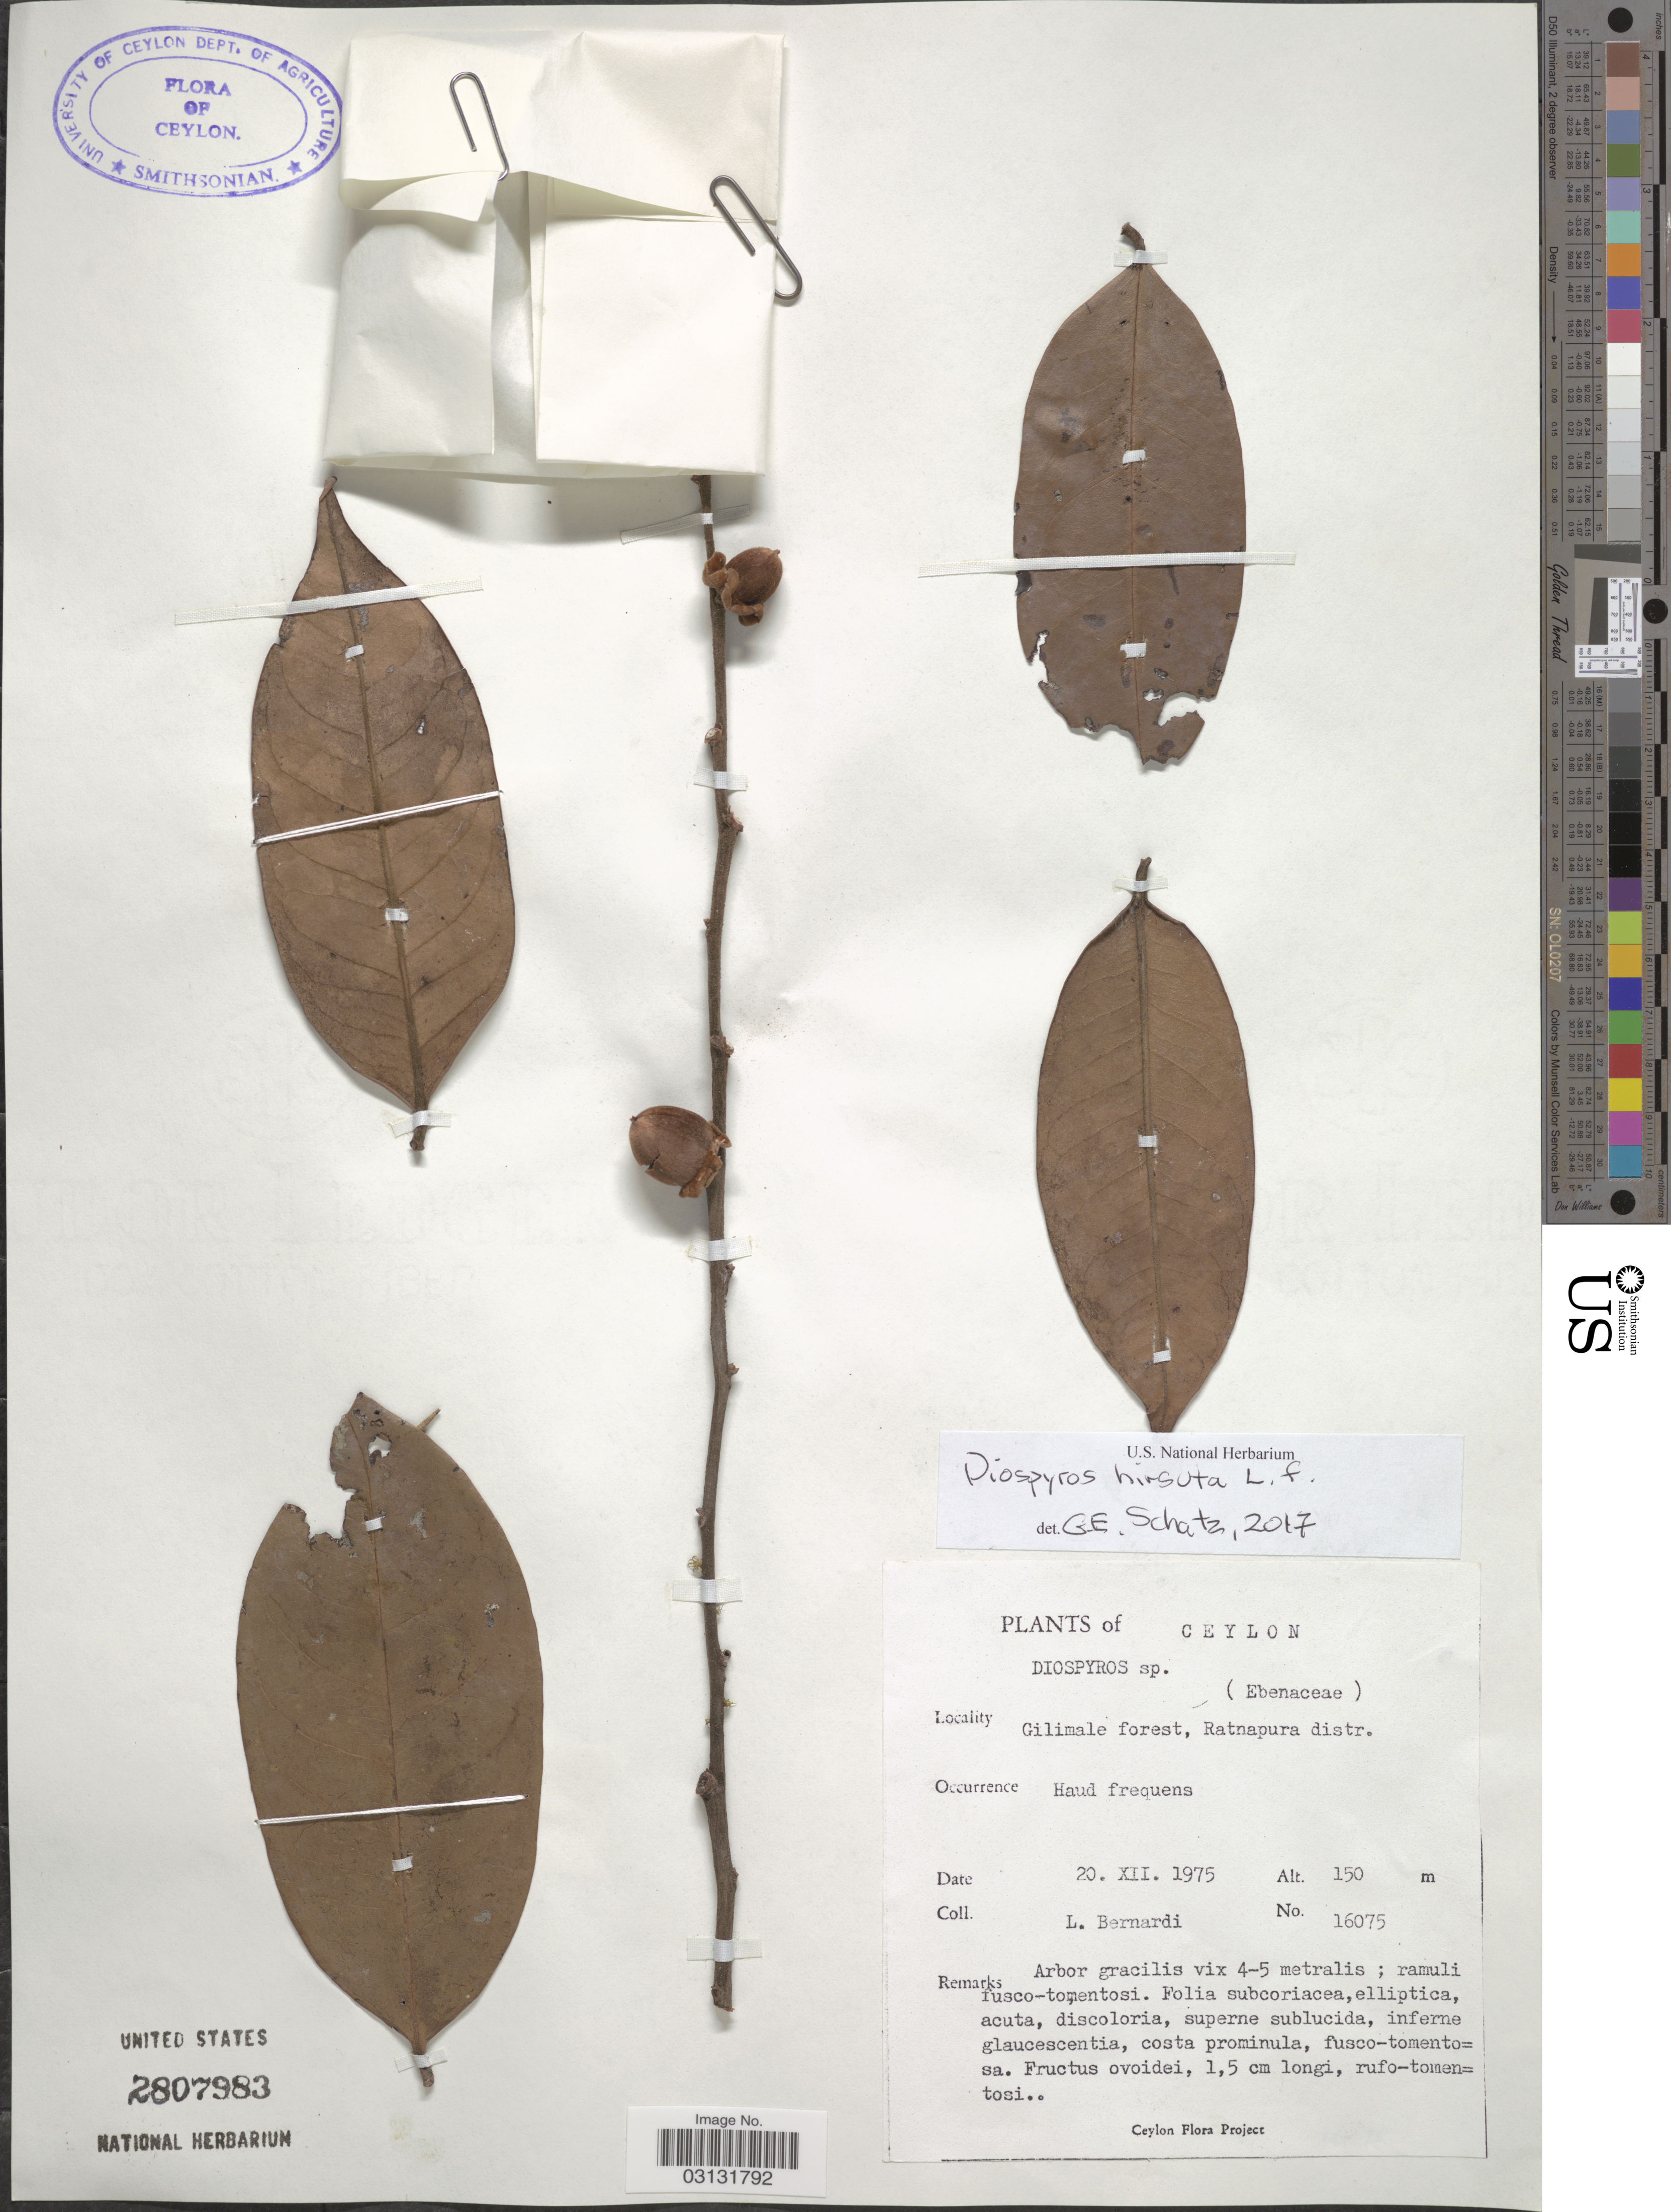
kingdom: Plantae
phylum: Tracheophyta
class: Magnoliopsida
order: Ericales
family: Ebenaceae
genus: Diospyros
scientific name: Diospyros hirsuta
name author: L. f.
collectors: L. Bernardi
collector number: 16075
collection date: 1975-12-20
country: Sri Lanka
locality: Ceylon. Gilimale forest, Ratnapura distr.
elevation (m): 150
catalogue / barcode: US 2807983